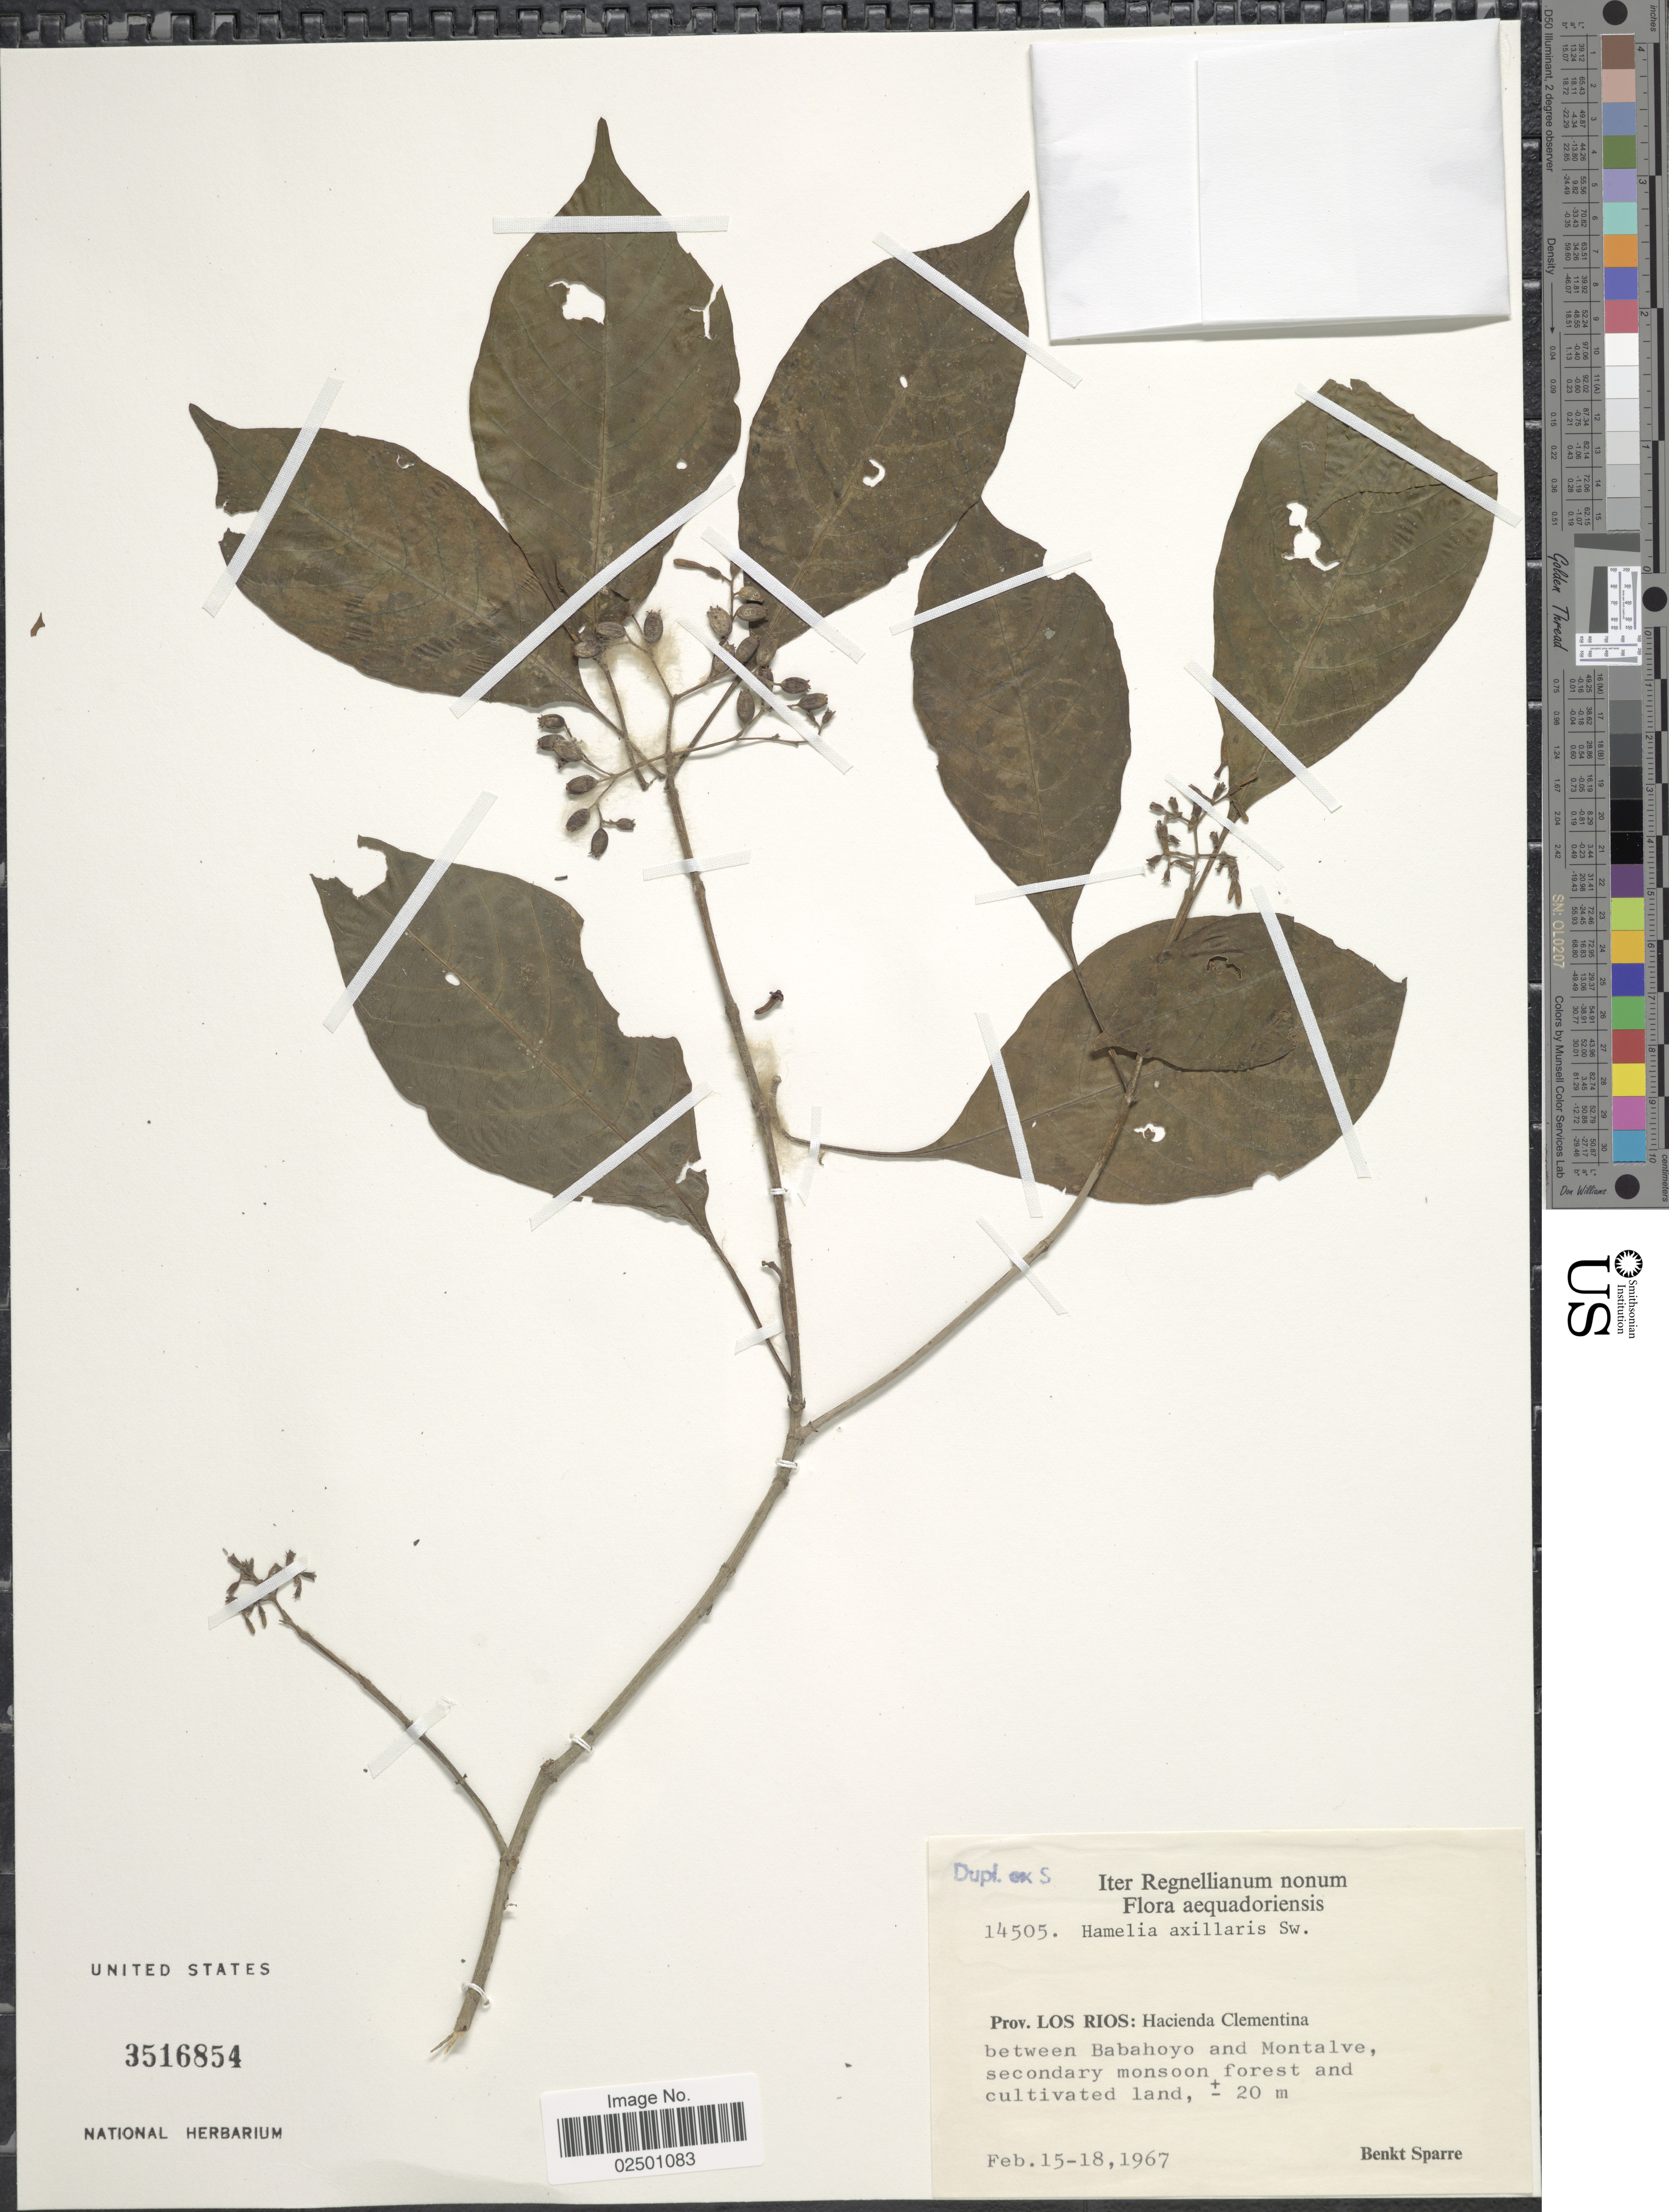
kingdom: Plantae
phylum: Tracheophyta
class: Magnoliopsida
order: Gentianales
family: Rubiaceae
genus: Hamelia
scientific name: Hamelia axillaris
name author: Sw.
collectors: B. Sparre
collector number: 14505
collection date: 1967-02-15/1967-02-18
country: Ecuador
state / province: Los Ríos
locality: Prov. Los Rios: Hacienda Clementina between Babahoyo and Montalve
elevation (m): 20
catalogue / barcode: US 3516854